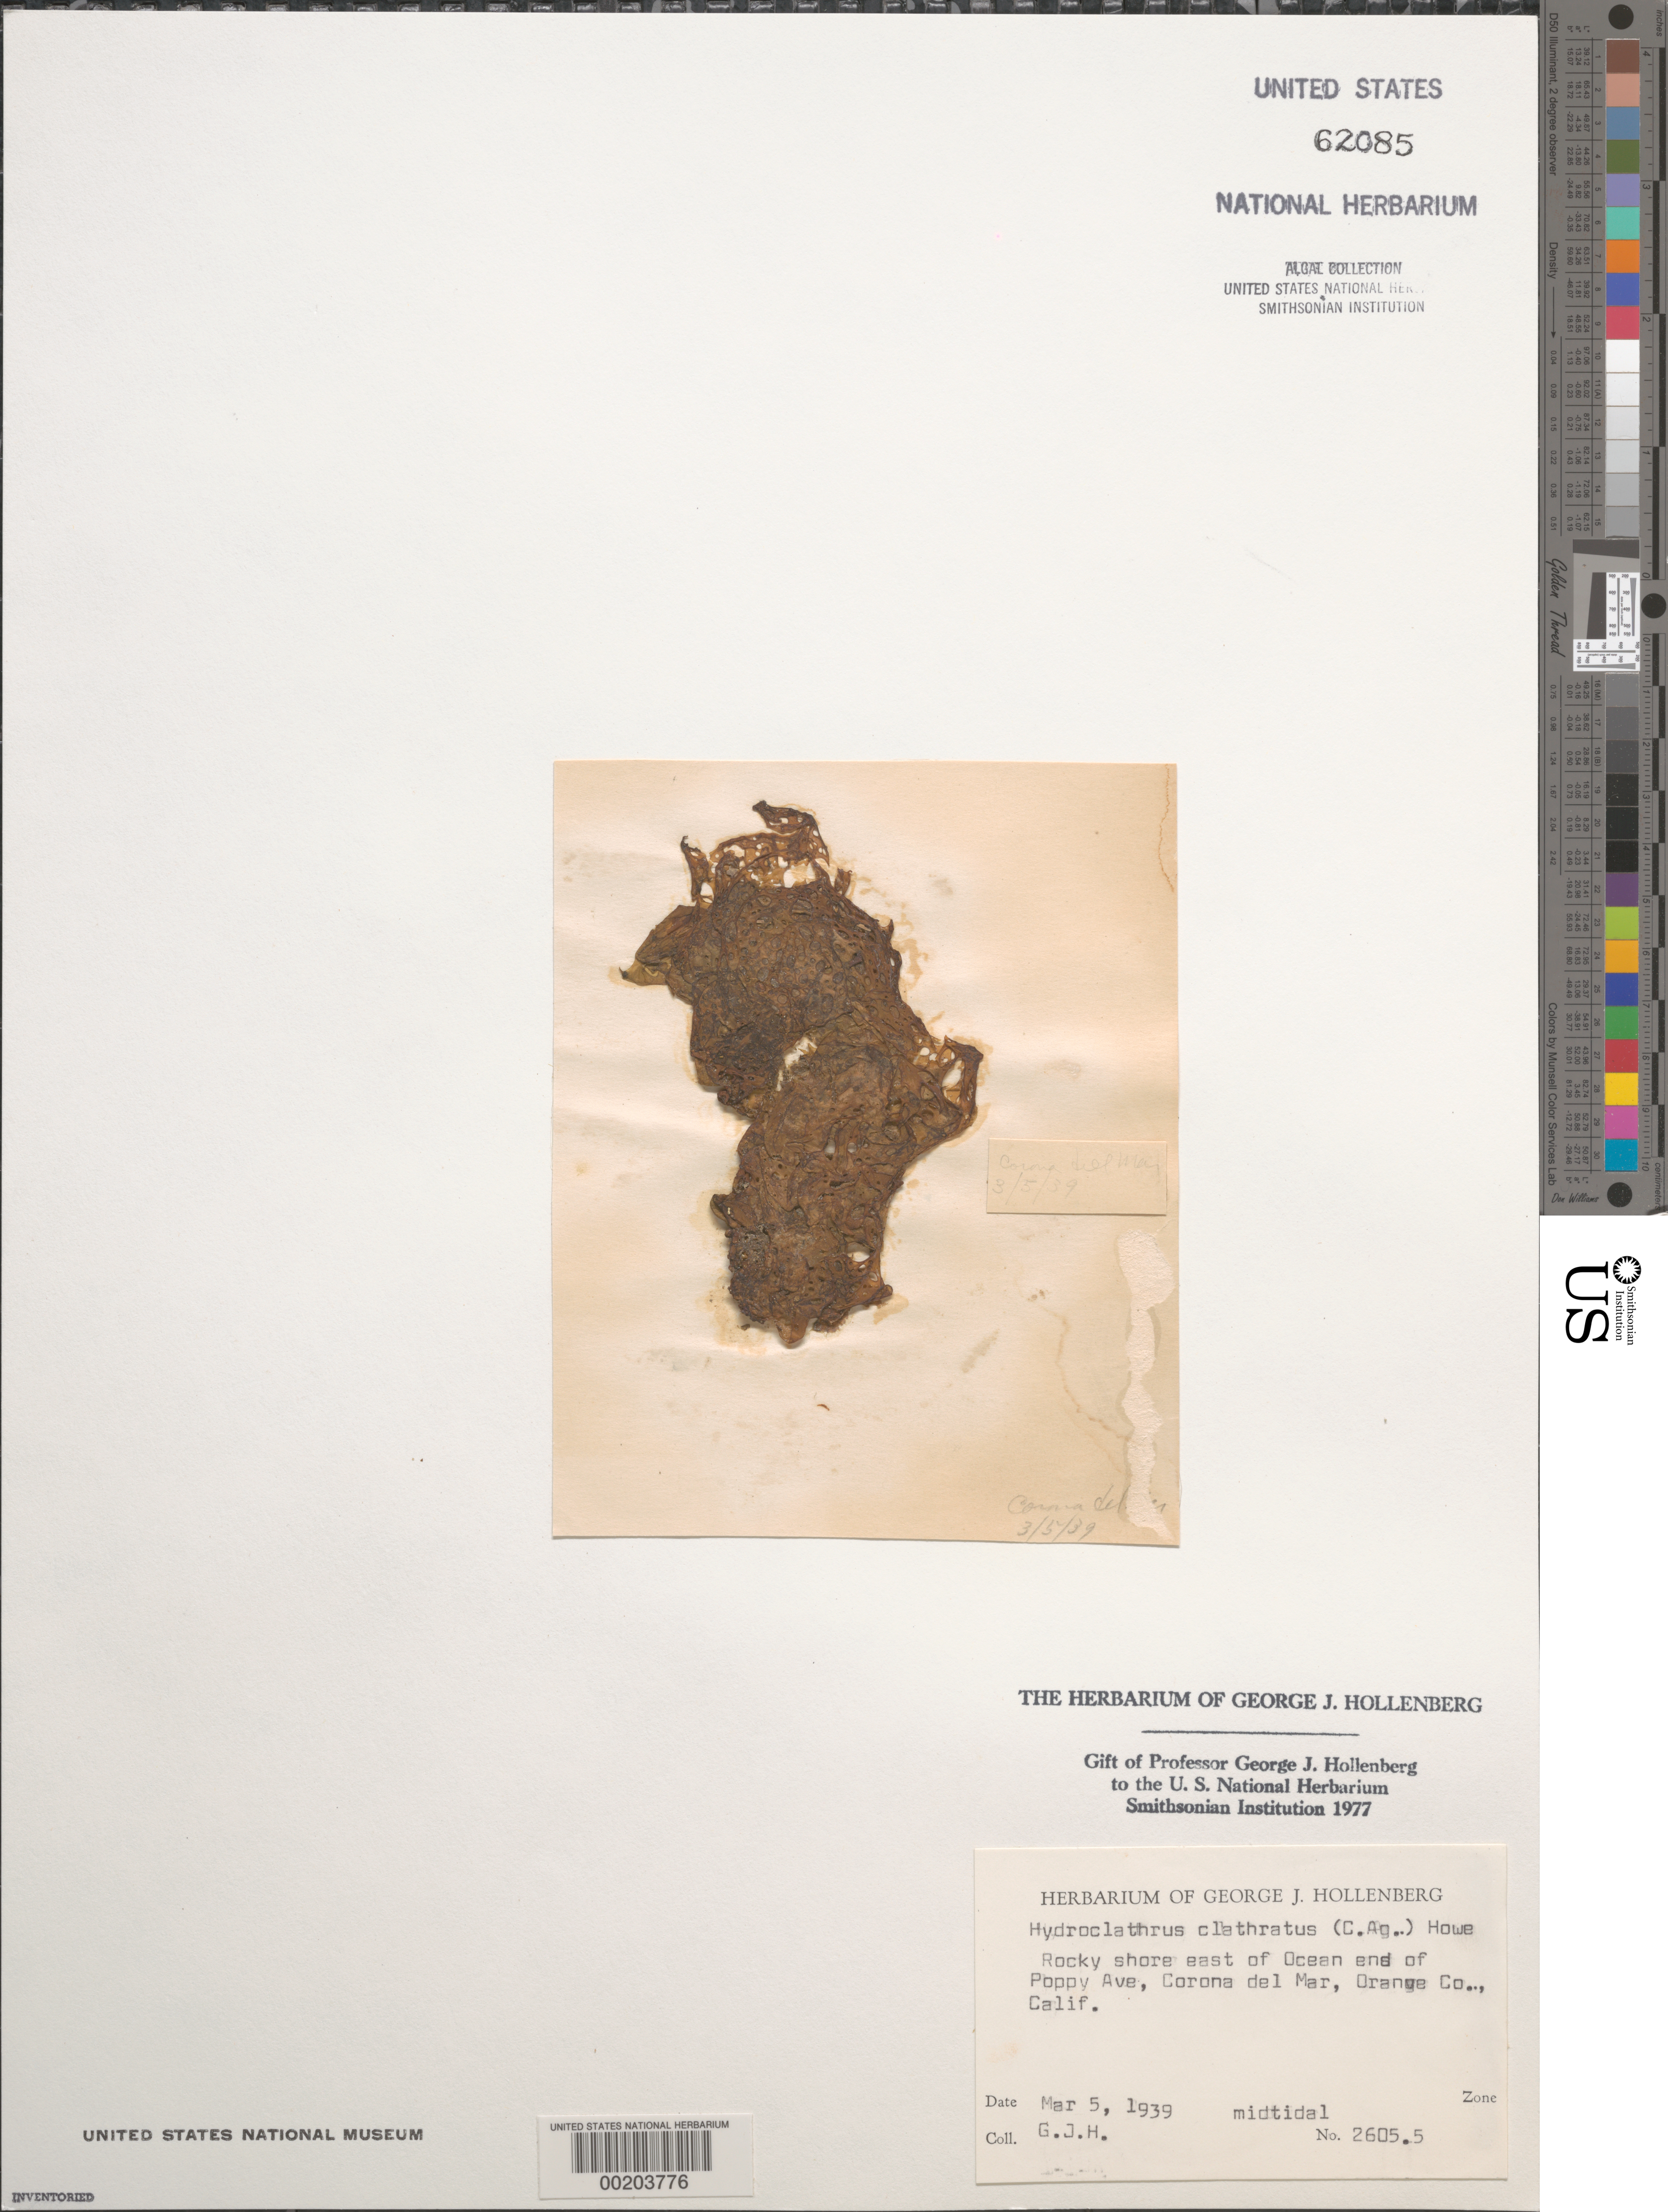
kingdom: Chromista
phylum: Ochrophyta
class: Phaeophyceae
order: Scytosiphonales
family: Scytosiphonaceae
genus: Hydroclathrus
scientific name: Hydroclathrus clathratus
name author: (C. Agardh) M. Howe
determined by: Hollenberg, George J.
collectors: G. Hollenberg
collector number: GJH 2605.5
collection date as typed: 05 Mar 1939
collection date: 1939-03-05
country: United States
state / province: California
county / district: Orange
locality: Corona del Mar, east of ocean end of Poppy Avenue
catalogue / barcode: US 62085